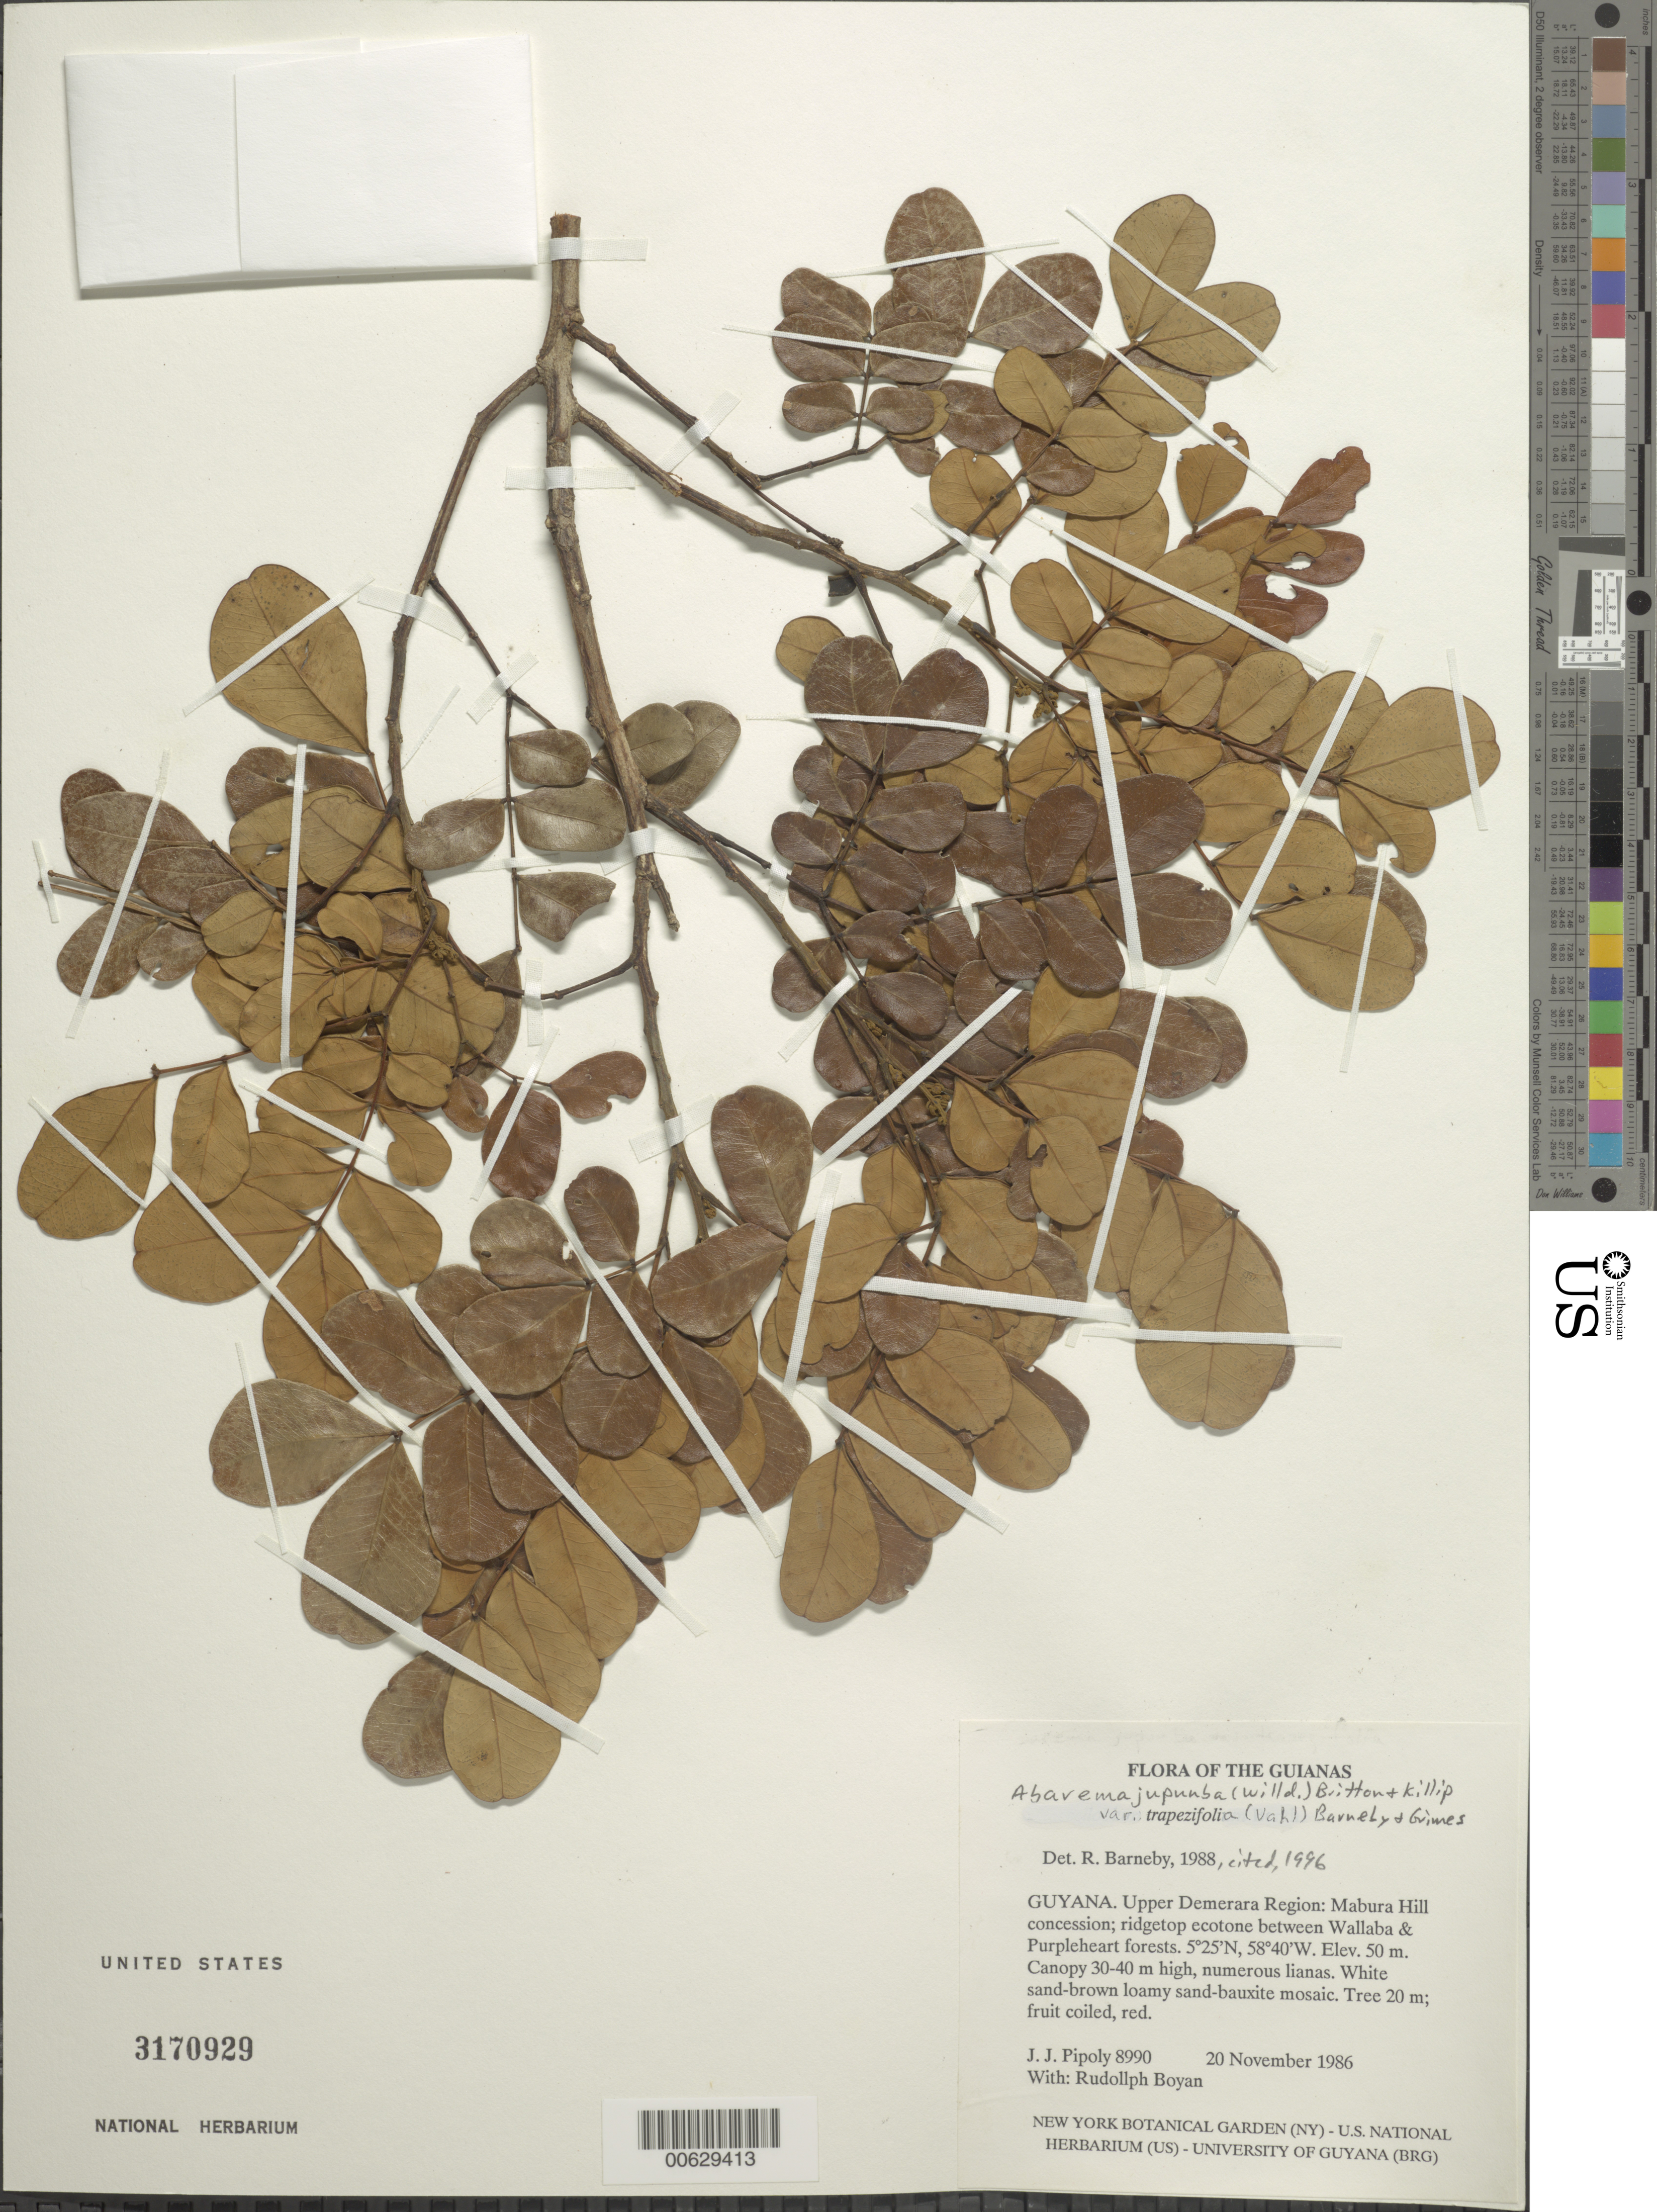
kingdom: Plantae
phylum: Tracheophyta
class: Magnoliopsida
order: Fabales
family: Fabaceae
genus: Jupunba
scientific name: Jupunba trapezifolia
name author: (Vahl) Moldenke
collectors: J. J. Pipoly & R. Boyan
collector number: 8990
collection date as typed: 20 November 1986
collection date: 1986-11-20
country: Guyana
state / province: U. Demerara-Berbice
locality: Mabura Hill Timber Concession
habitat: Ridgetop ecotone between Kakaralli- Wallaba & Purpleheart- Morabukea forest. White sand, brown loamy sand-bauxite mosaic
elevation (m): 50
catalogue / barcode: US 3170929